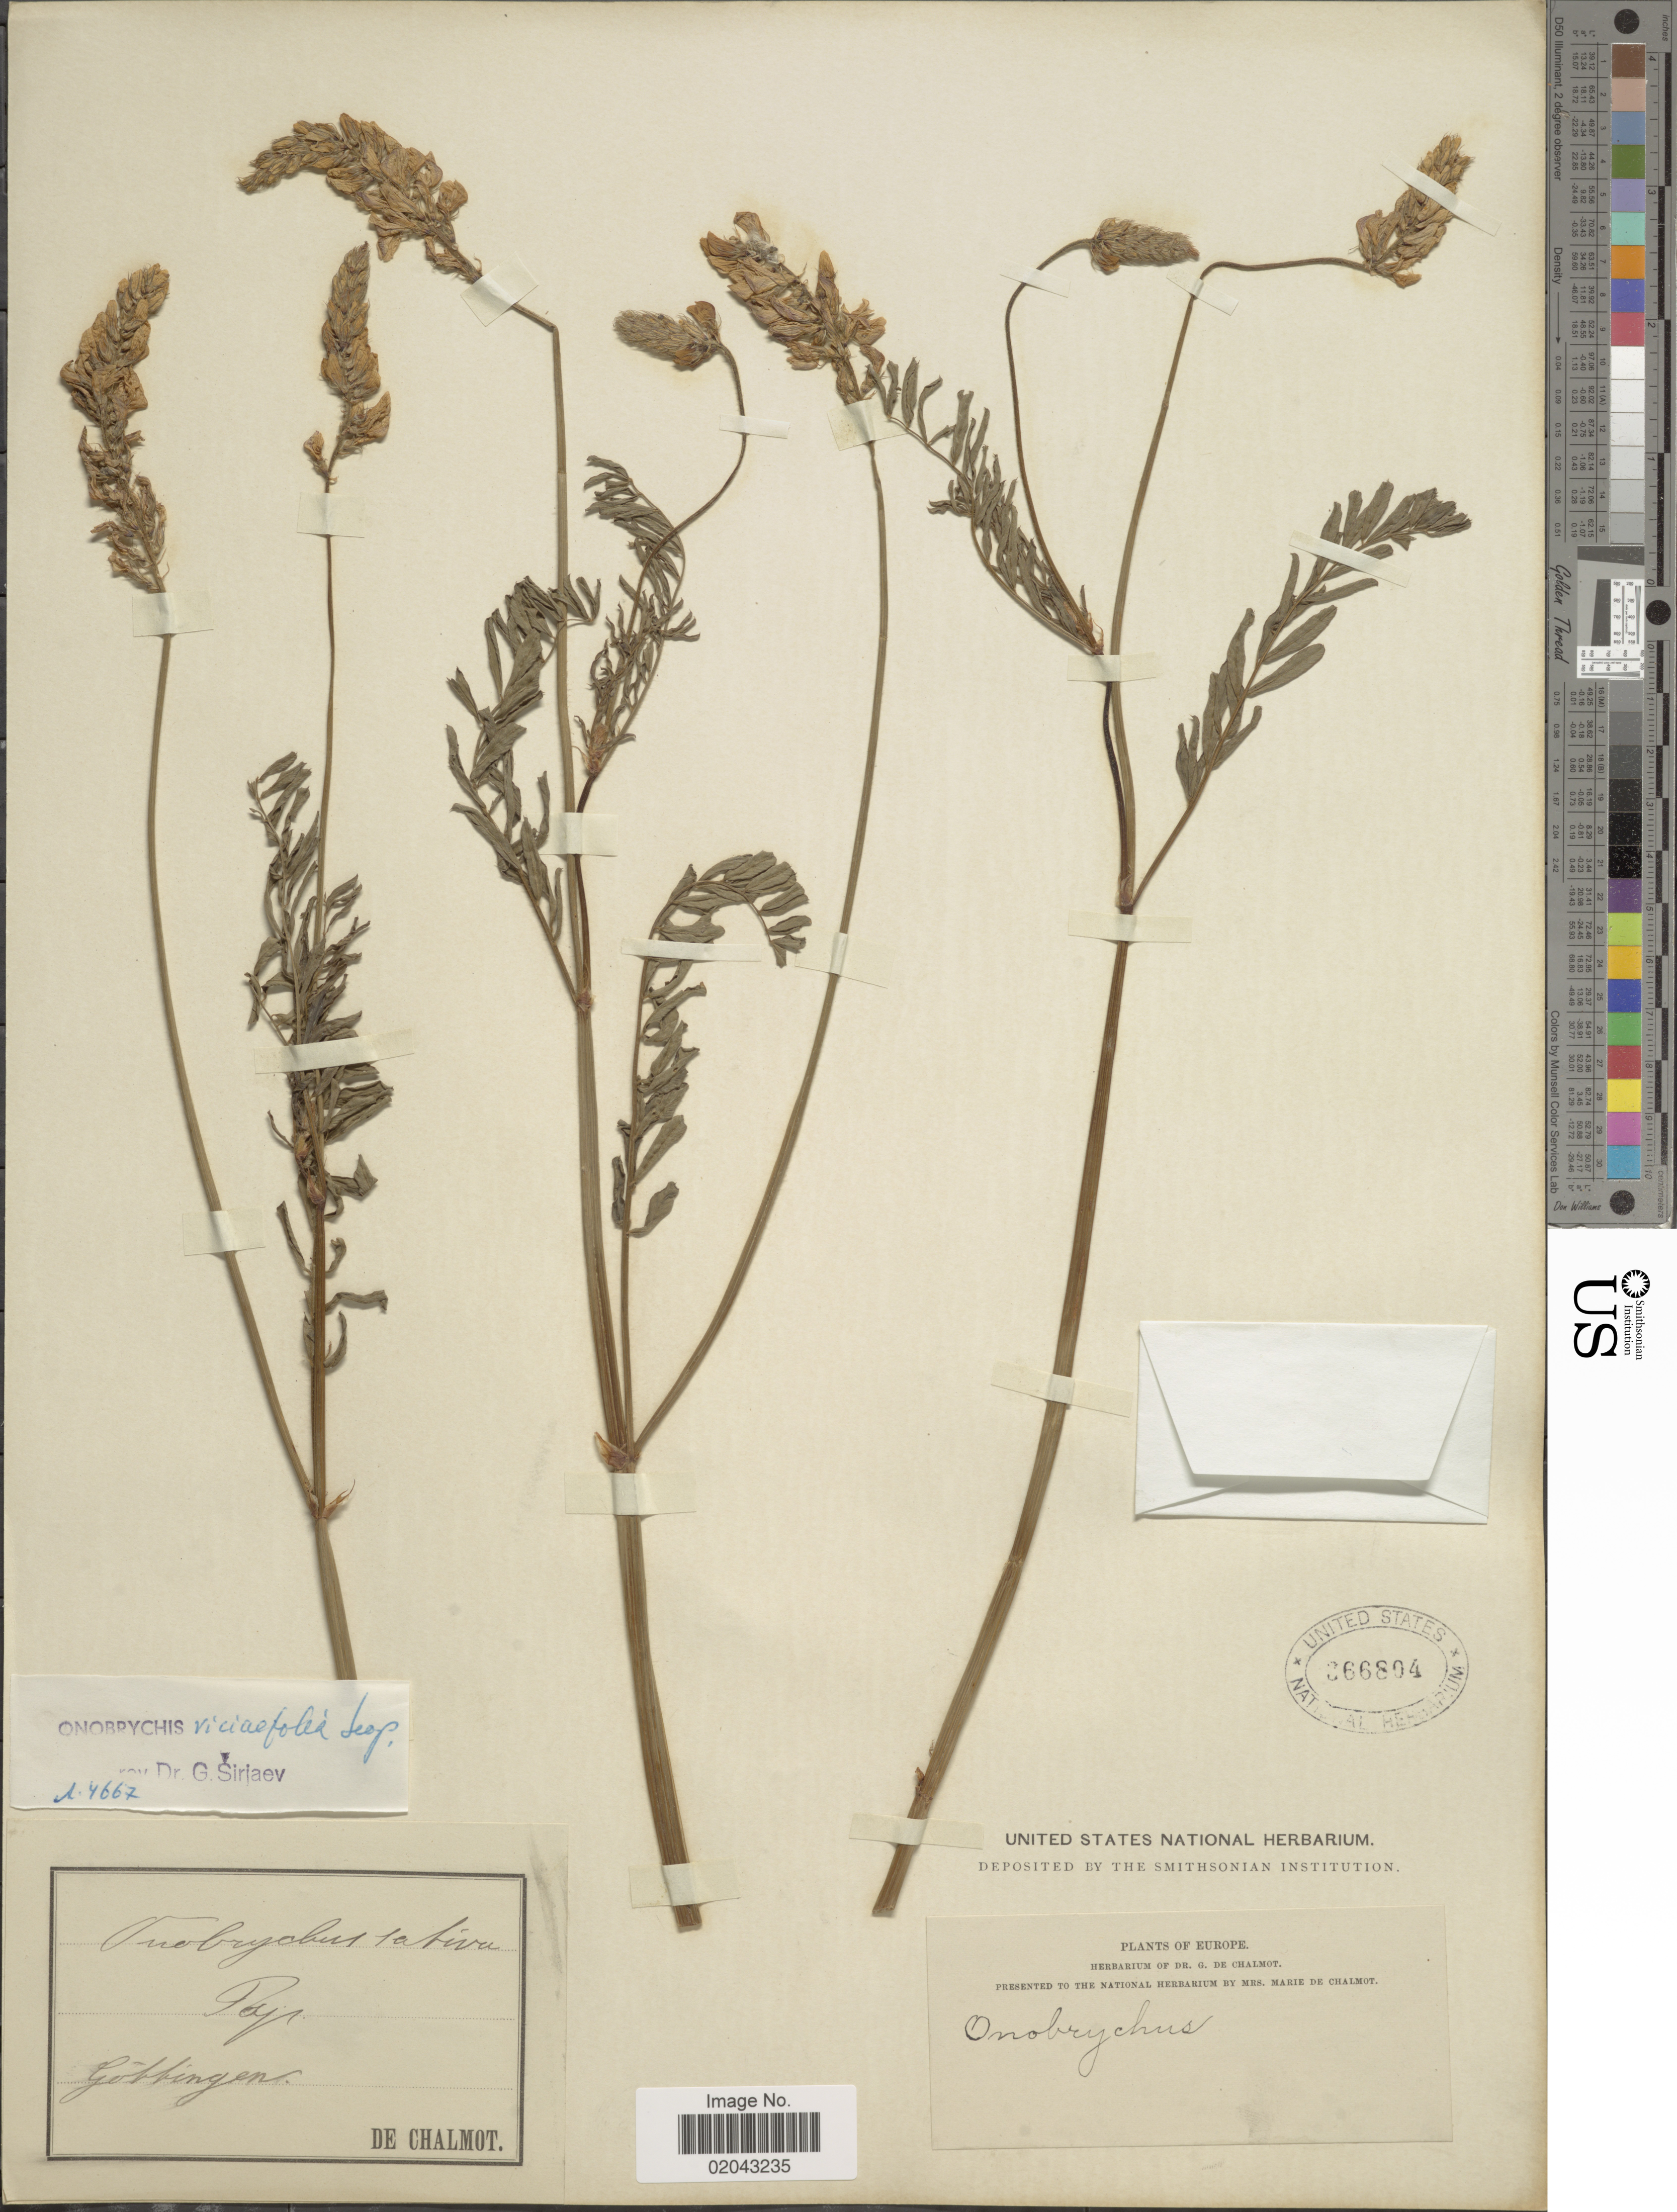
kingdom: Plantae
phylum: Tracheophyta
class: Magnoliopsida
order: Fabales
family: Fabaceae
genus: Onobrychis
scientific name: Onobrychis viciaefolia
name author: Trautv.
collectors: G. de Chalmot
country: Germany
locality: Europe, Gottingen.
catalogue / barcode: US 366804